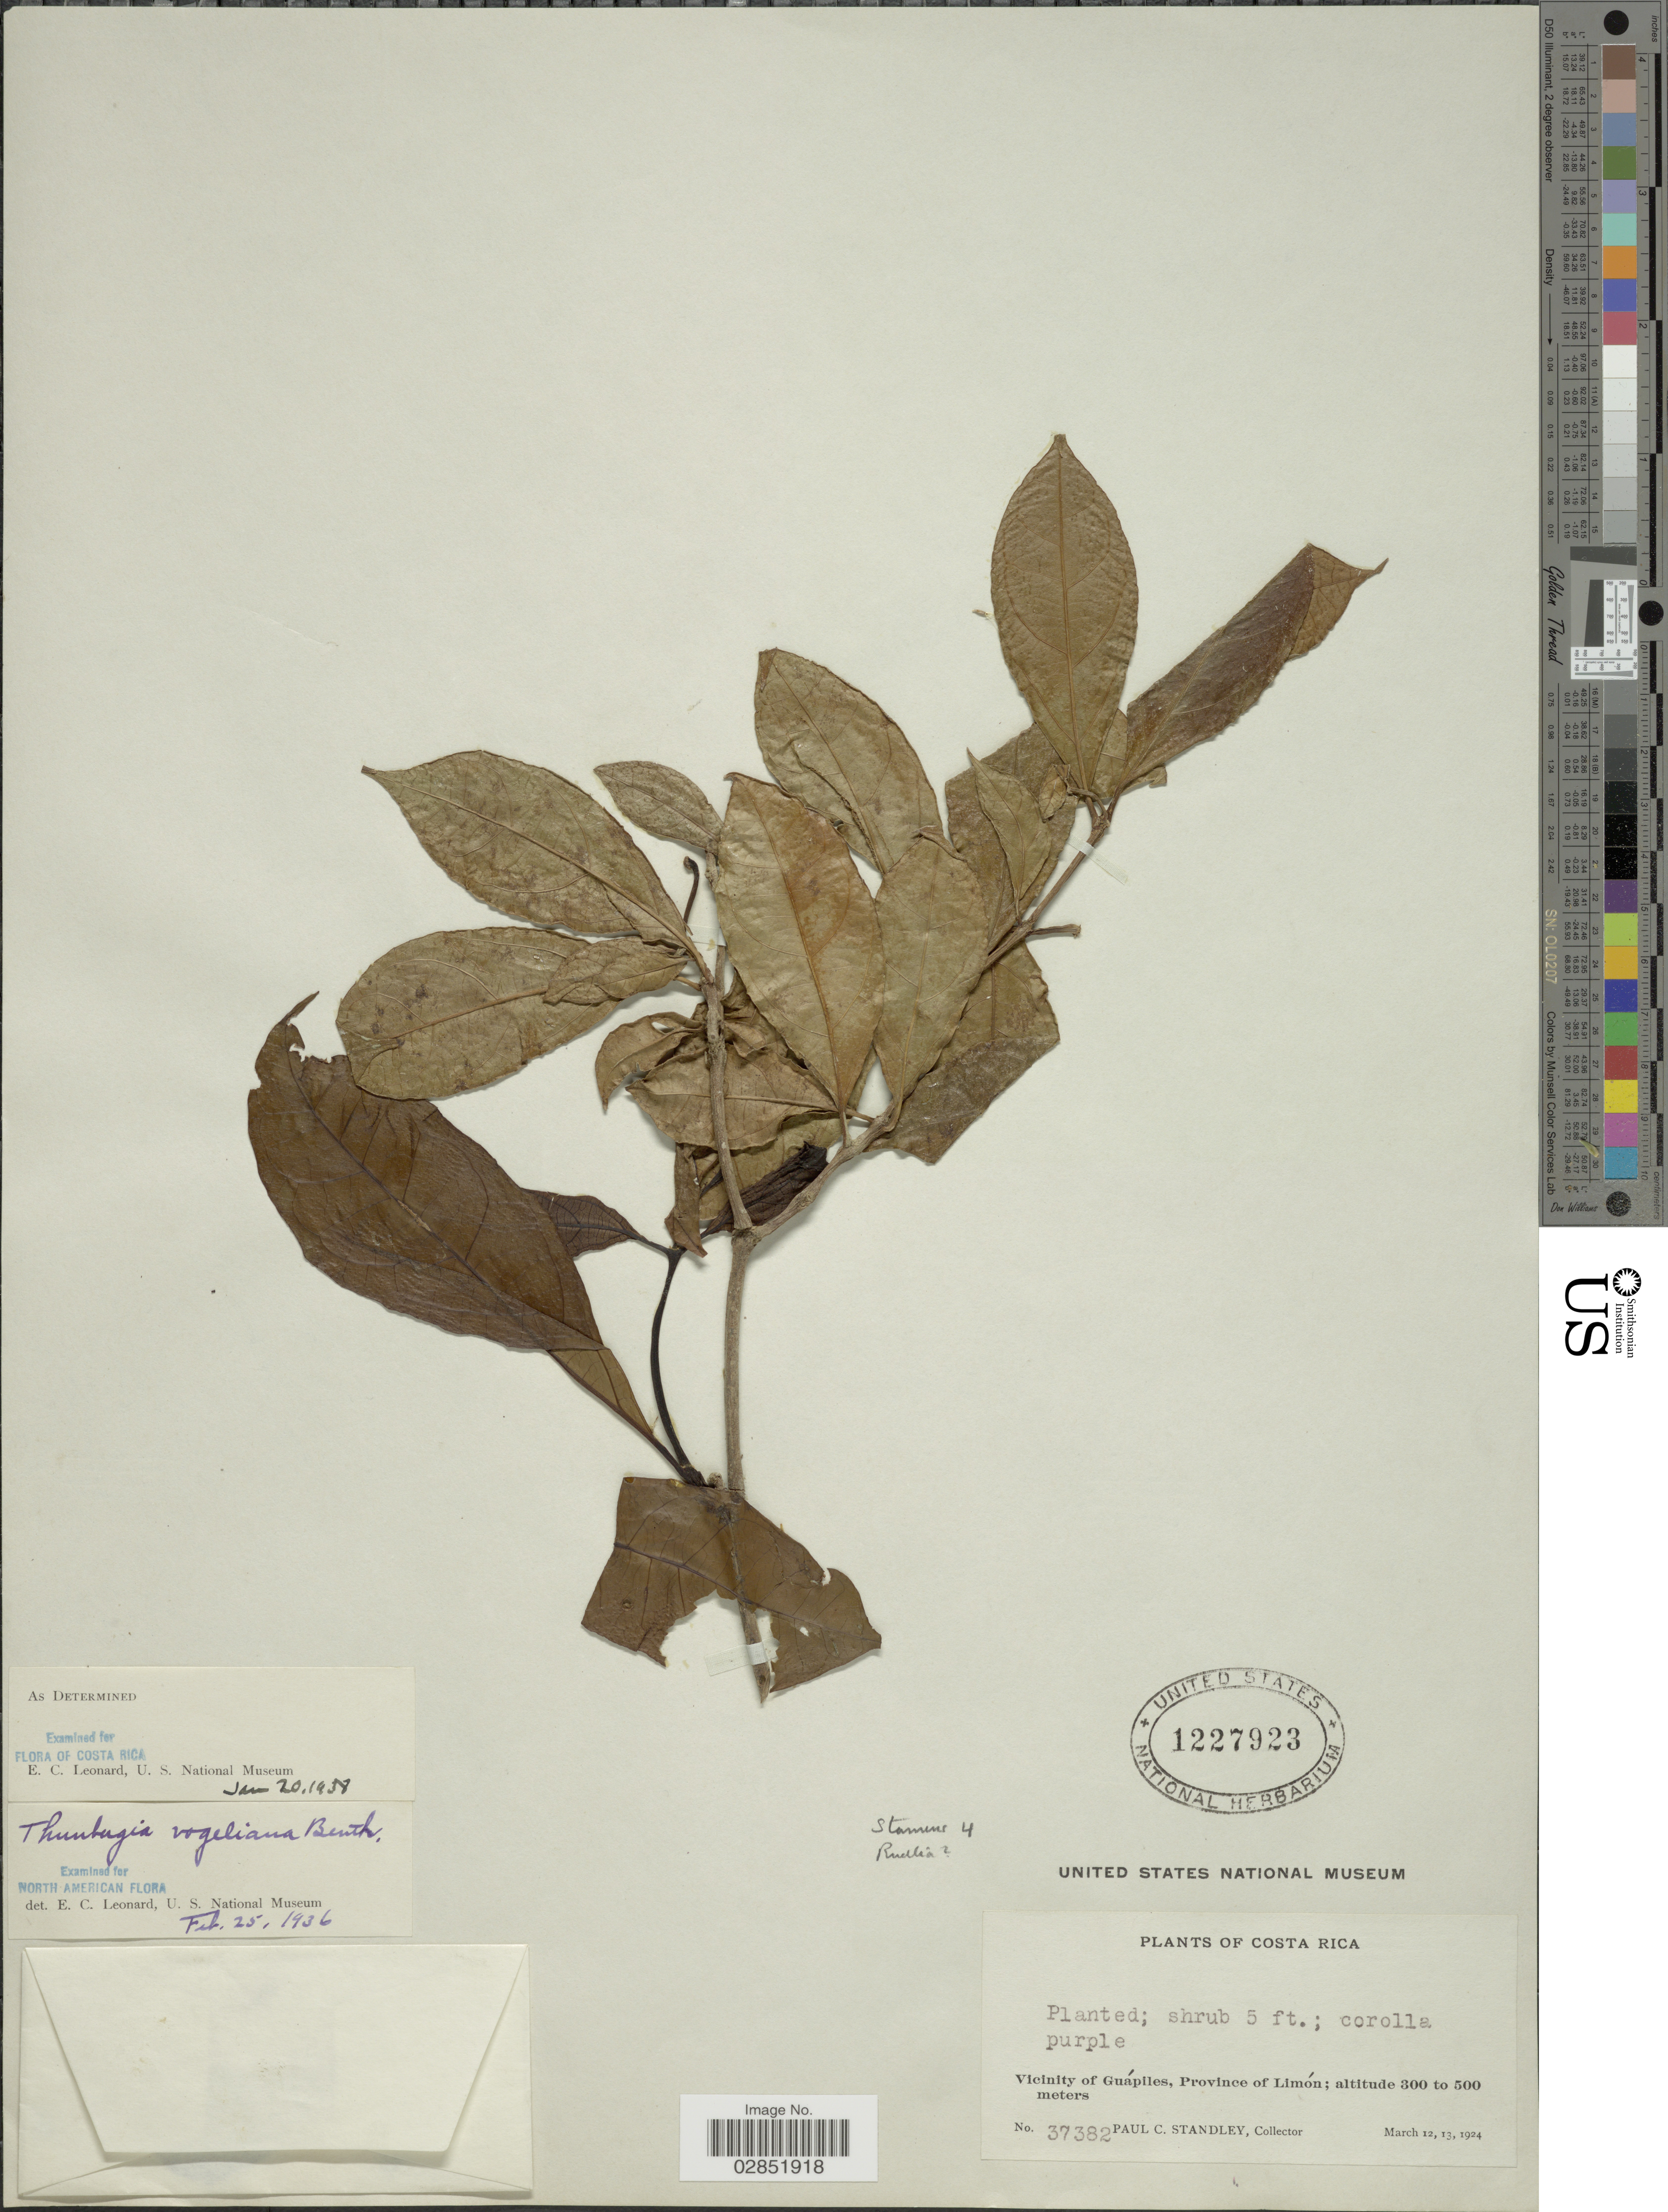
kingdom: Plantae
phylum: Tracheophyta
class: Magnoliopsida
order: Lamiales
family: Acanthaceae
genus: Thunbergia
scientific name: Thunbergia vogeliana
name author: Benth.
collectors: P. C. Standley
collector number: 37382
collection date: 1924-03-12/1924-03-13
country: Costa Rica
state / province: Limón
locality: Vicinity of Guápiles, Province of Limón.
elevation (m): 300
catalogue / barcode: US 1227923